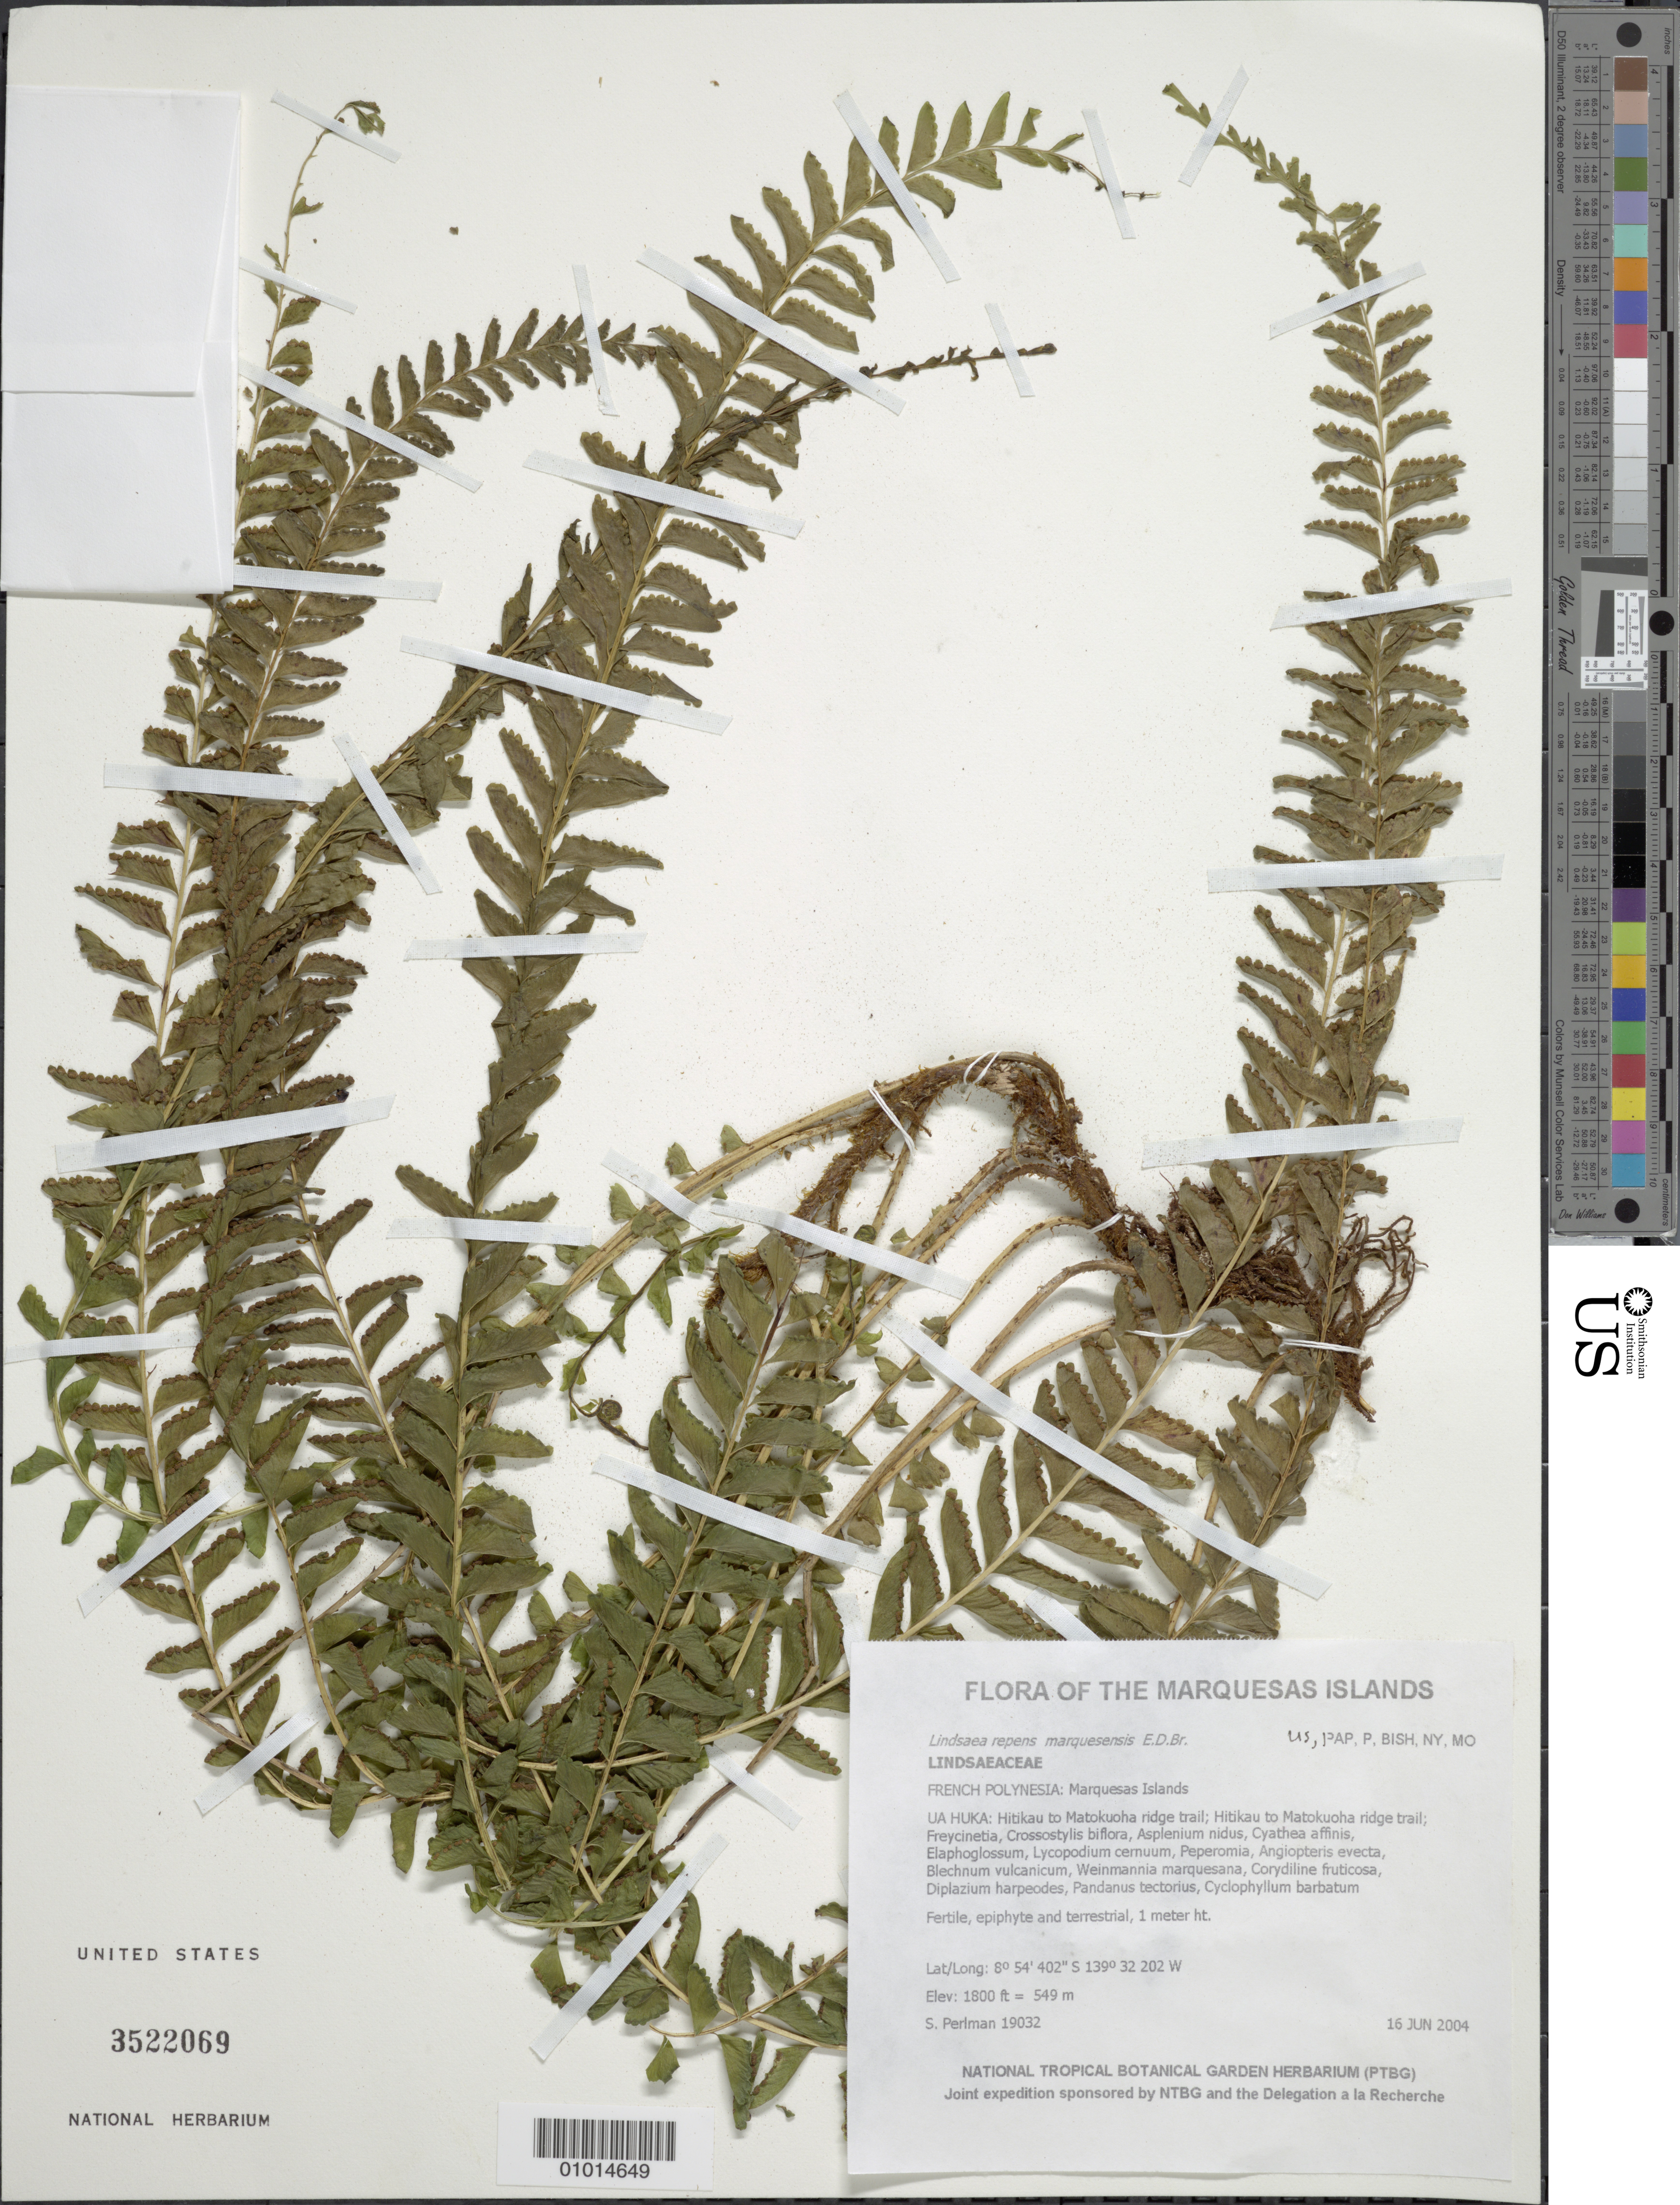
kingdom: Plantae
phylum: Tracheophyta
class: Polypodiopsida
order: Polypodiales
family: Lindsaeaceae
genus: Lindsaea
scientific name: Lindsaea repens var. marquesensis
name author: E.D. Br.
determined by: Lorence, David H., (PTBG), National Tropical Botanical Garden (UNITED STATES)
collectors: S. P. Perlman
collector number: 19032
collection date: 2004-06-16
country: French Polynesia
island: Ua Huka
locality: Hitikau to Matokuoha ridge trail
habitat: Hitikau to Matokuoha ridge trail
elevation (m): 549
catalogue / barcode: US 3522069